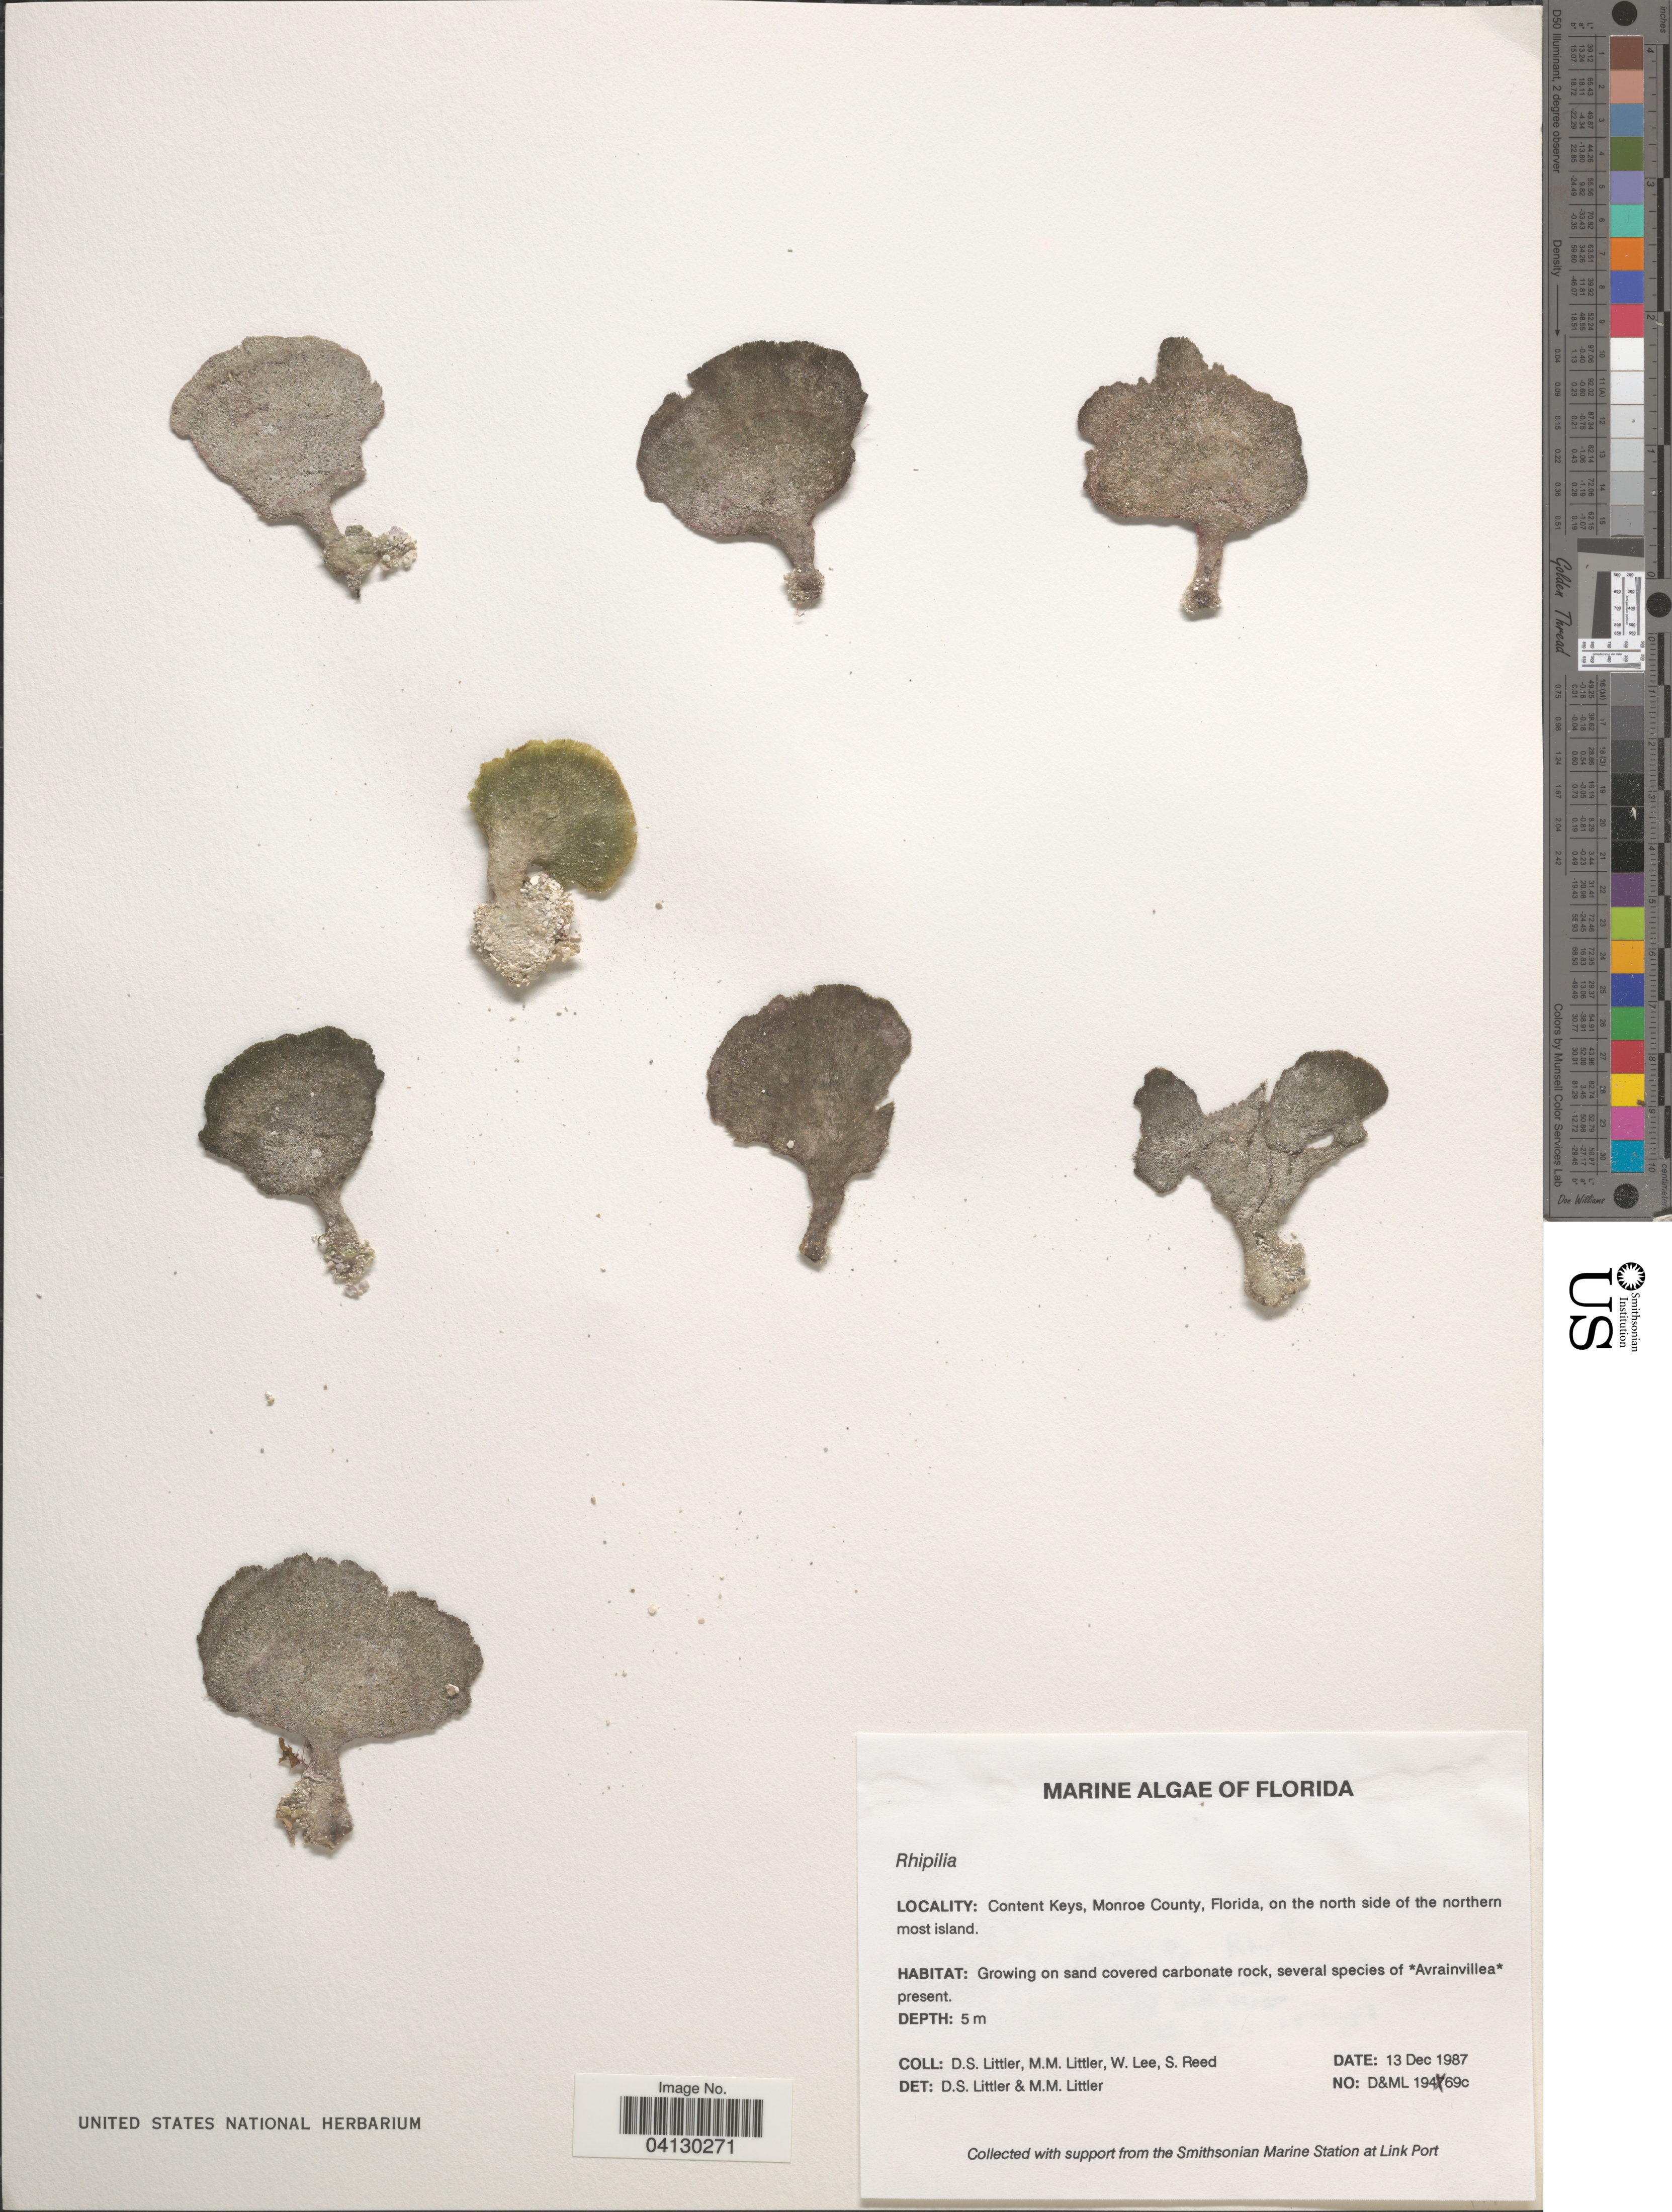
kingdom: Plantae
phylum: Chlorophyta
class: Ulvophyceae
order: Bryopsidales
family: Rhipiliaceae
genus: Rhipilia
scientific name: Rhipilia sp.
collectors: D. S. Littler, W. Lee & S. Reed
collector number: D&ML19469c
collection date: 1987-12-13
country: United States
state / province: Florida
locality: Content Keys, Monroe County, on the north side of the northern most island.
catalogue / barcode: US 328809